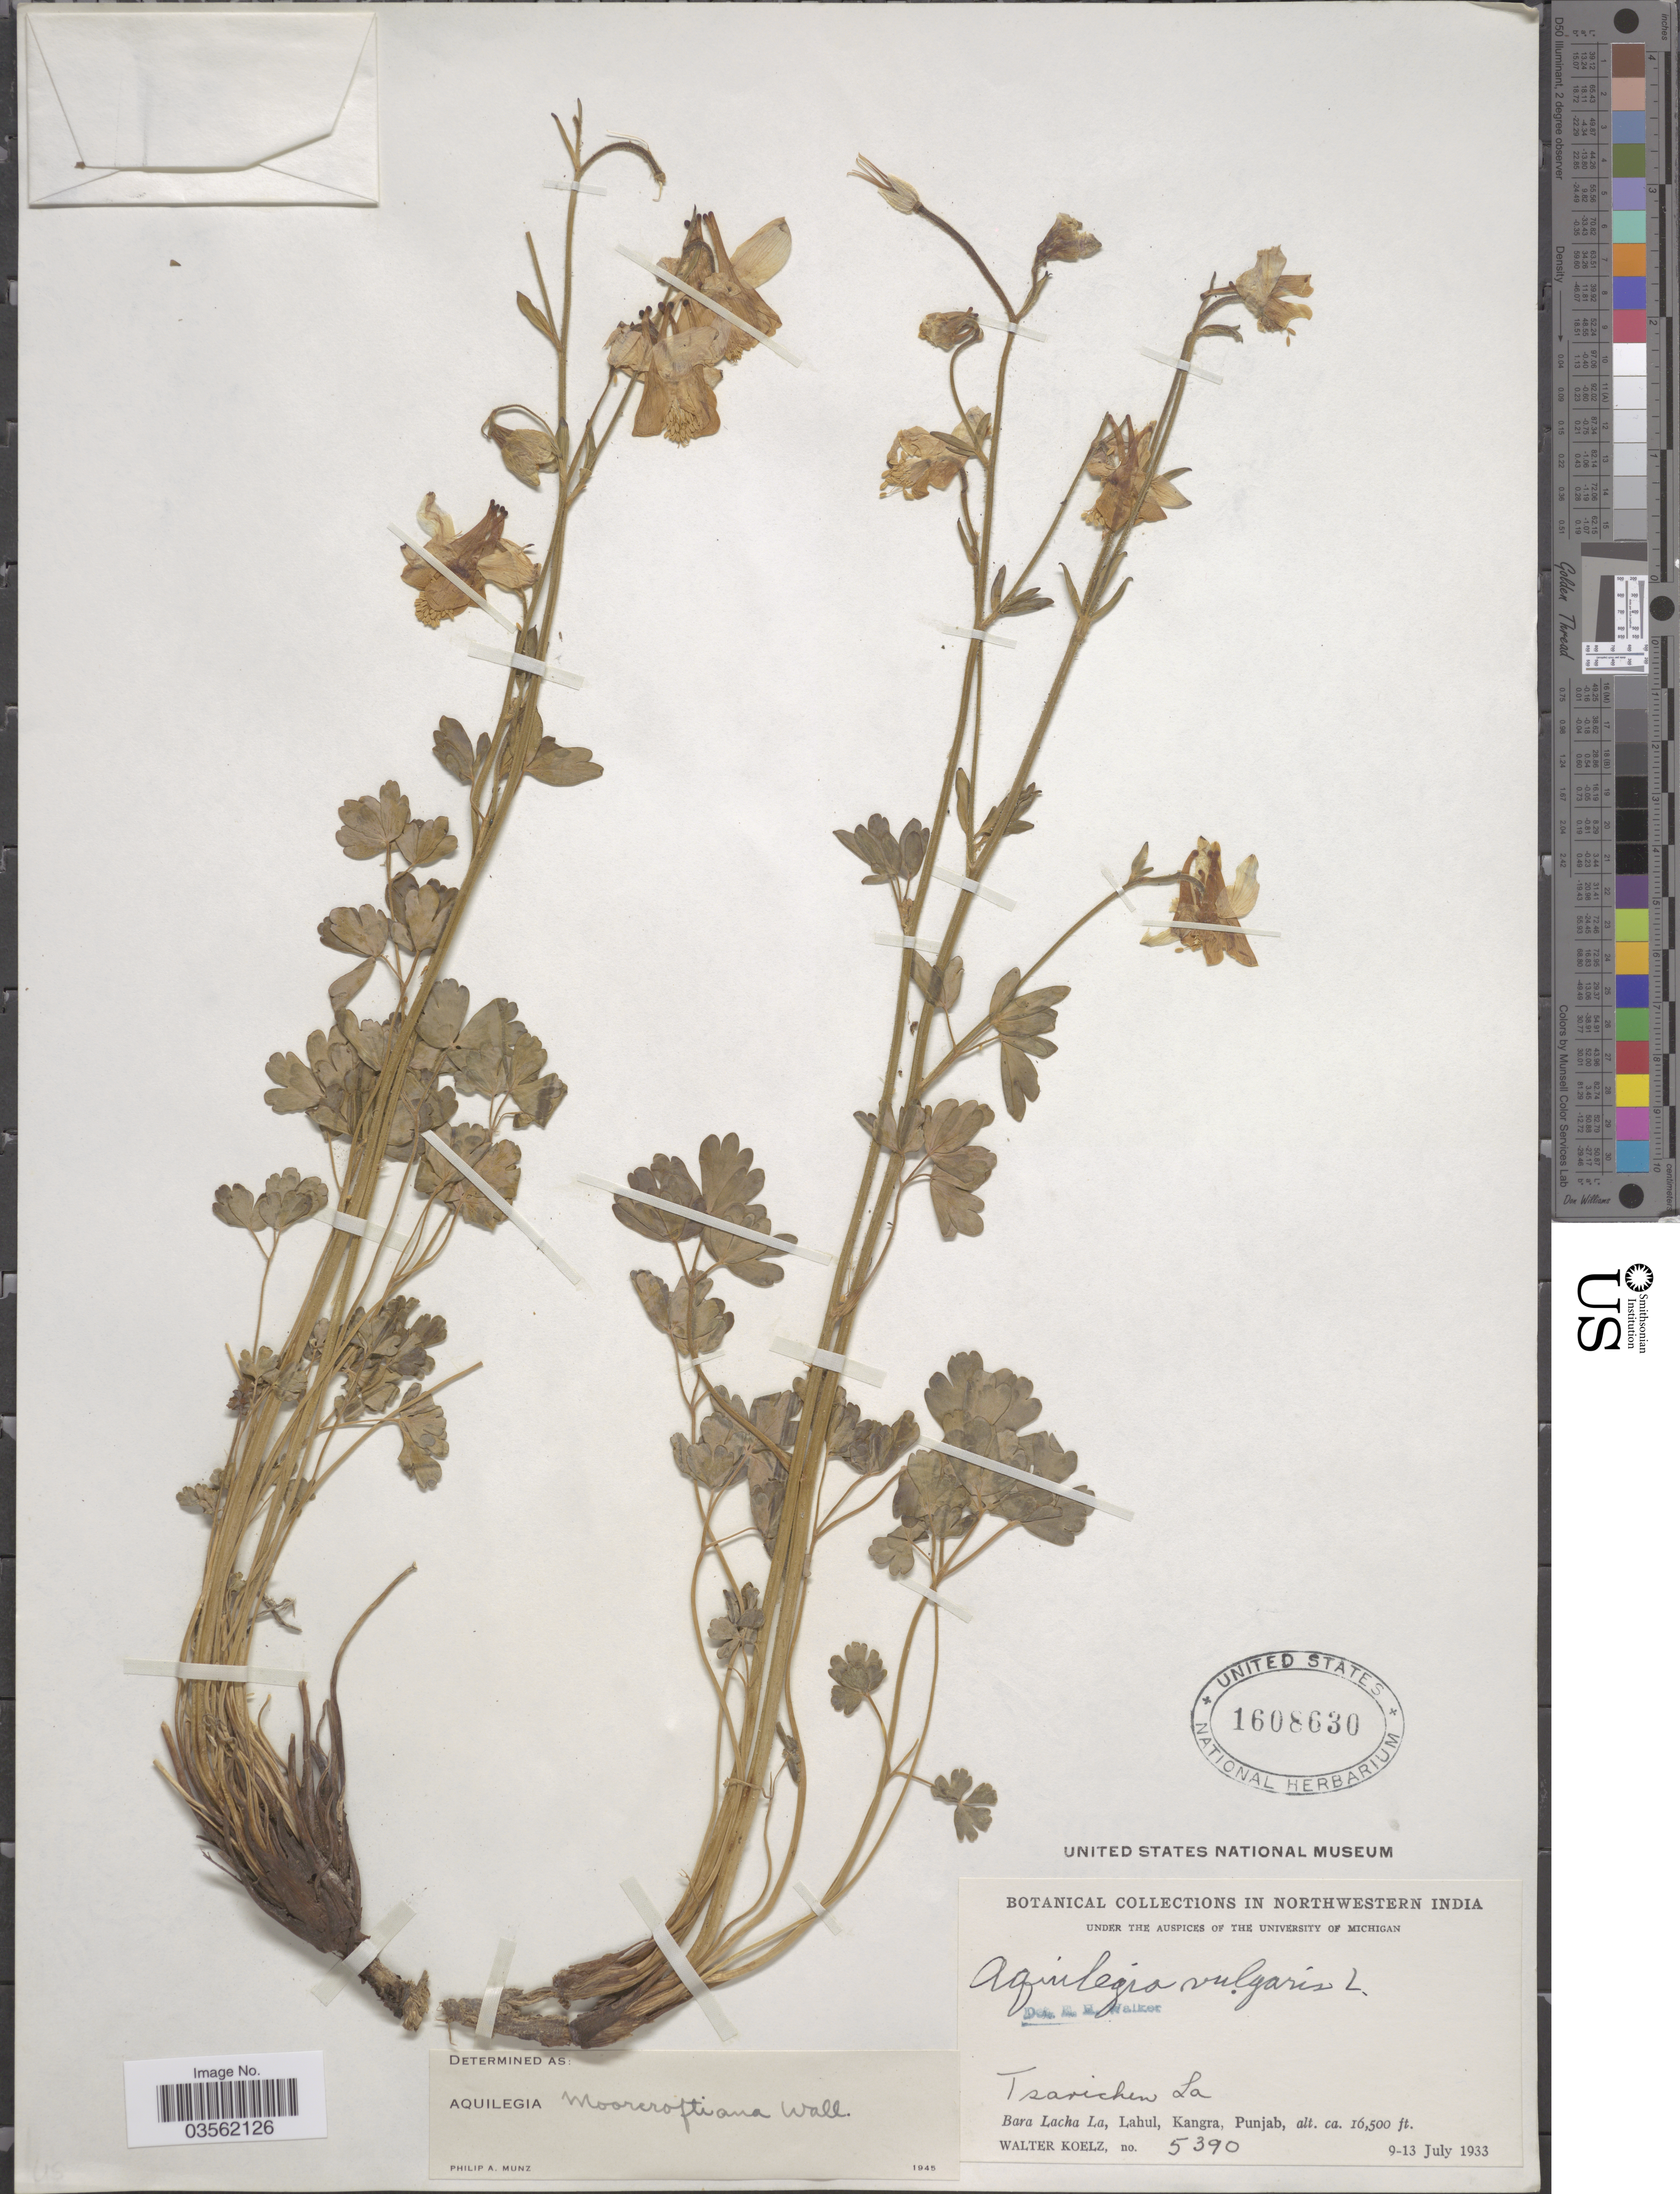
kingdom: Plantae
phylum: Tracheophyta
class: Magnoliopsida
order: Ranunculales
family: Ranunculaceae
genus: Aquilegia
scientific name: Aquilegia moorcroftiana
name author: Wall. ex Royle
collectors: W. N. Koelz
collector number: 5390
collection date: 1933-07-09/1933-07-13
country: India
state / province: Punjab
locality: Northwestern India. Tsarichen La. Bara Lacha La, Lahul, Kangra.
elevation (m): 5029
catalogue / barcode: US 1608630